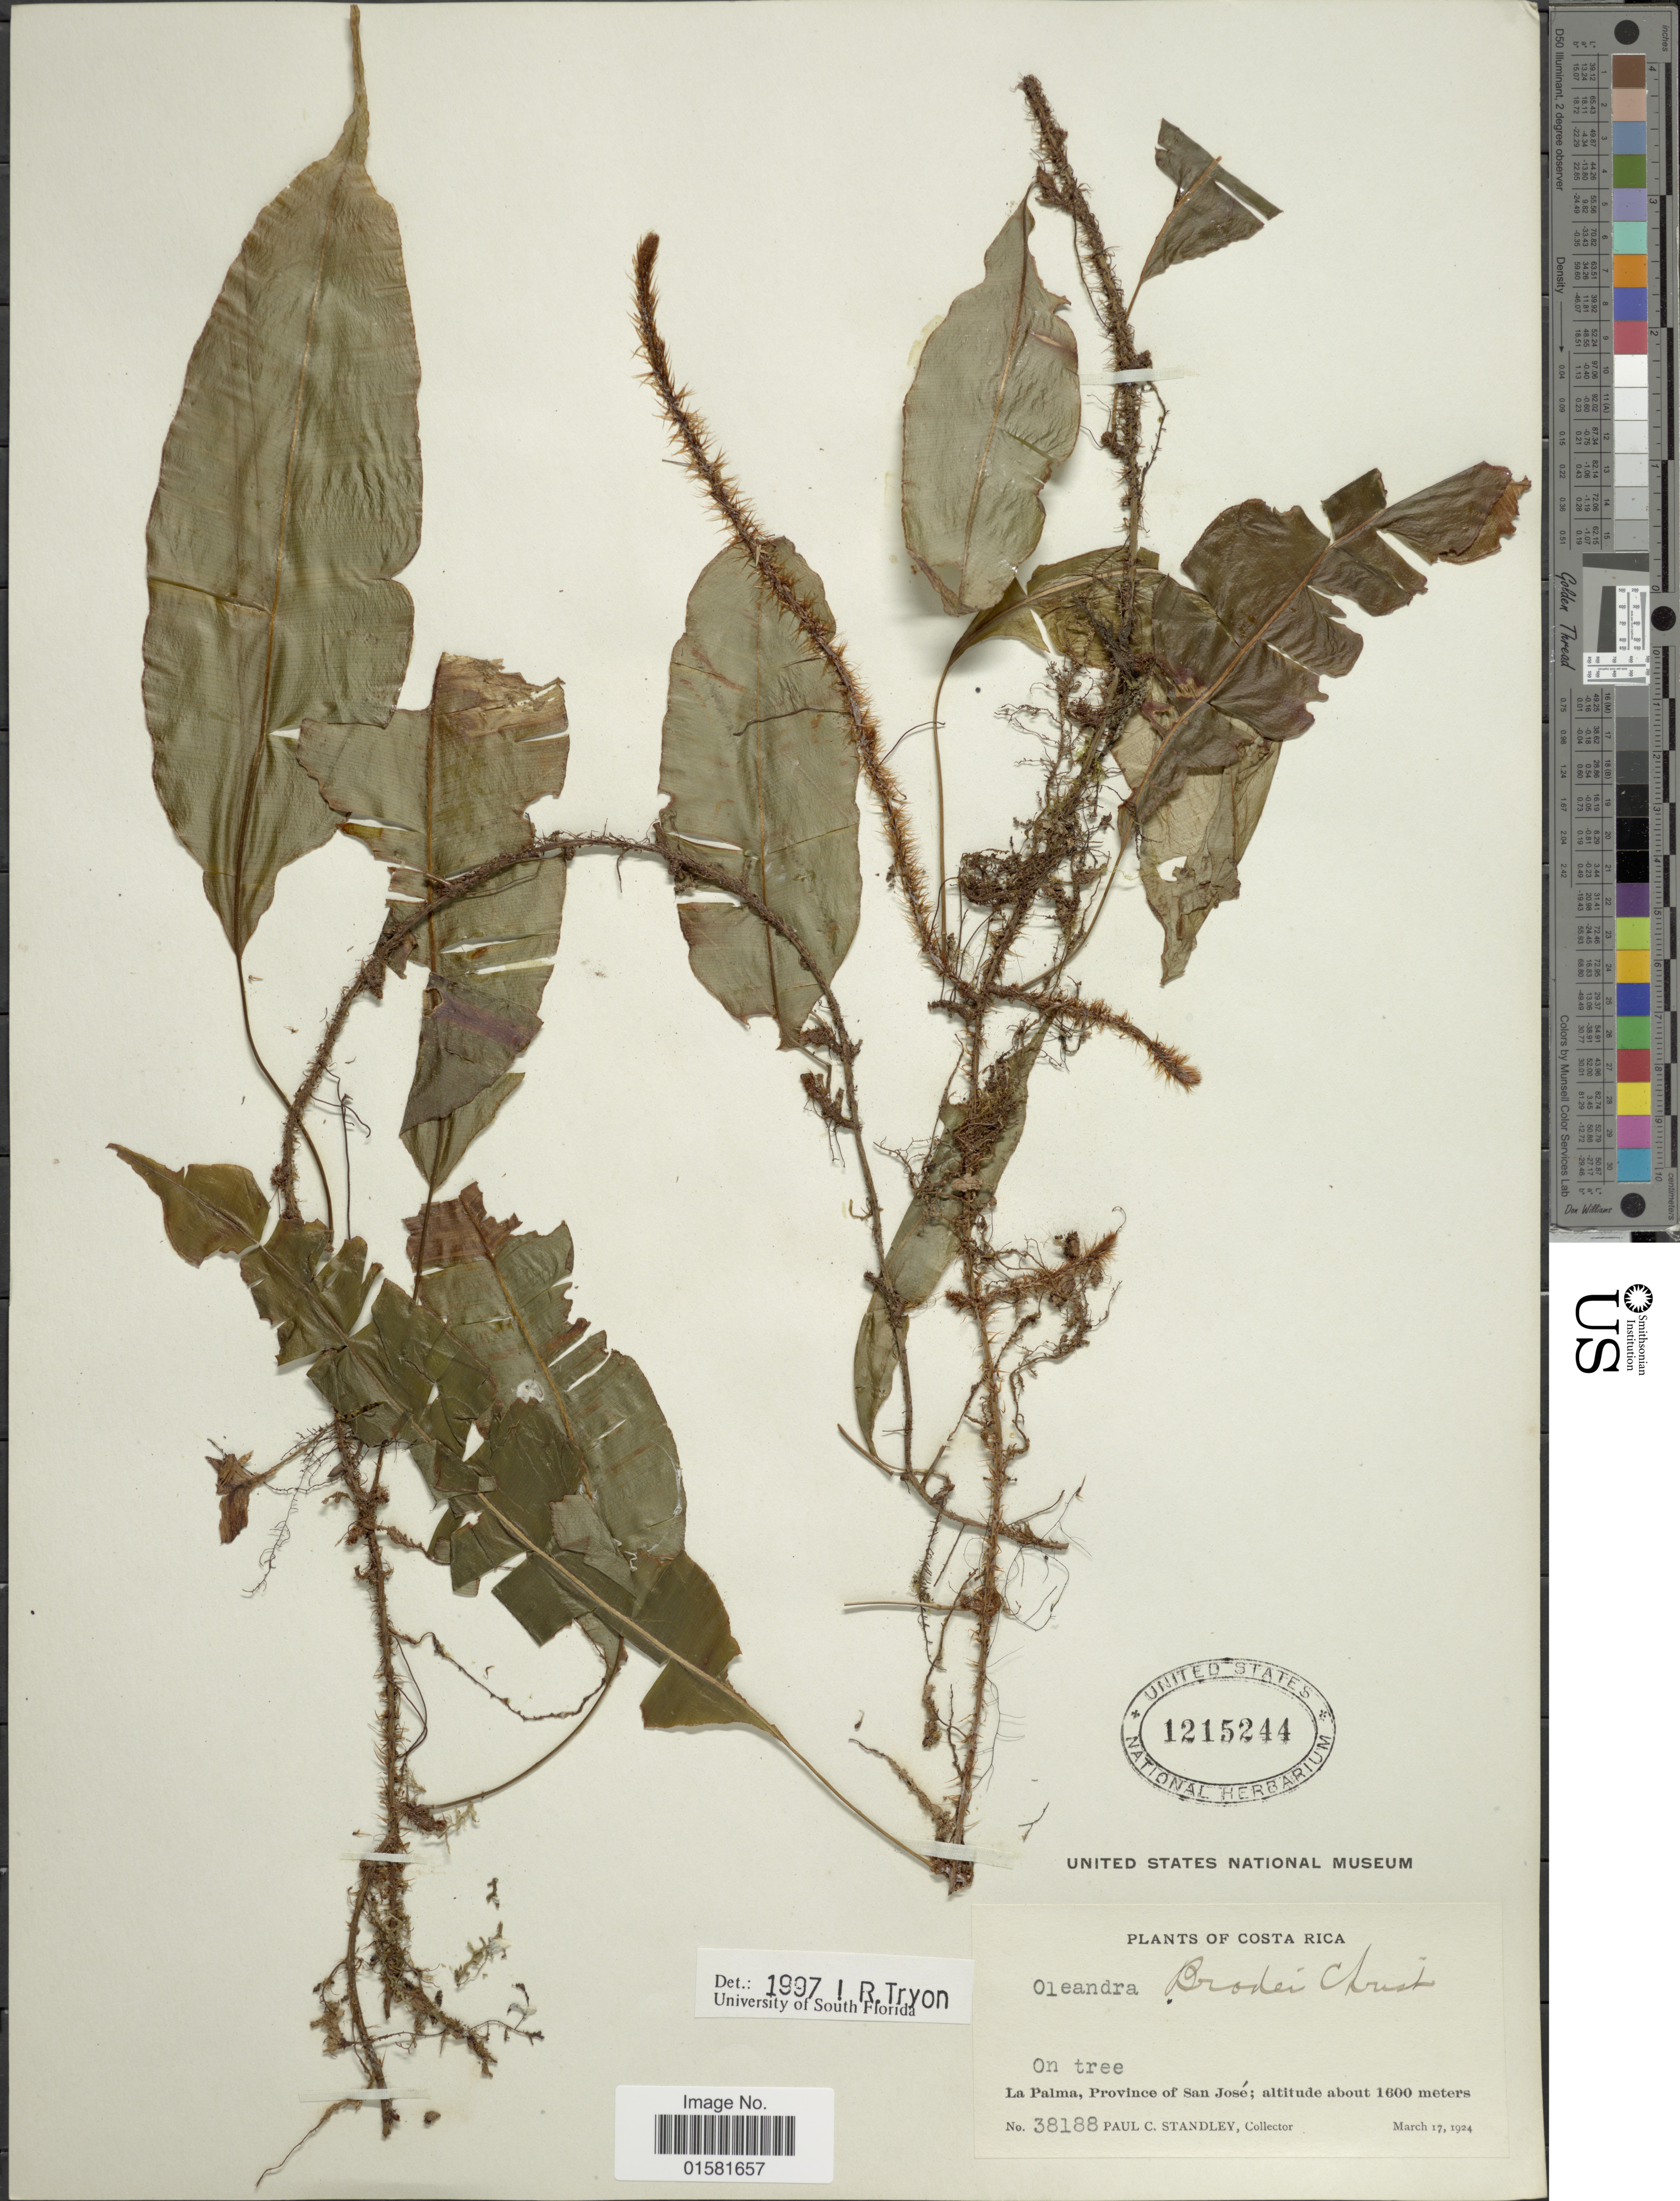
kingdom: Plantae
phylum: Tracheophyta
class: Polypodiopsida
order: Polypodiales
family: Oleandraceae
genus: Oleandra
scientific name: Oleandra bradei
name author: Christ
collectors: P. C. Standley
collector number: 38188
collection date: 1924-03-17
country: Costa Rica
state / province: San José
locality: Costa Rica, La palma, Province of San Jose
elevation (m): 1600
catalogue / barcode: US 1215244